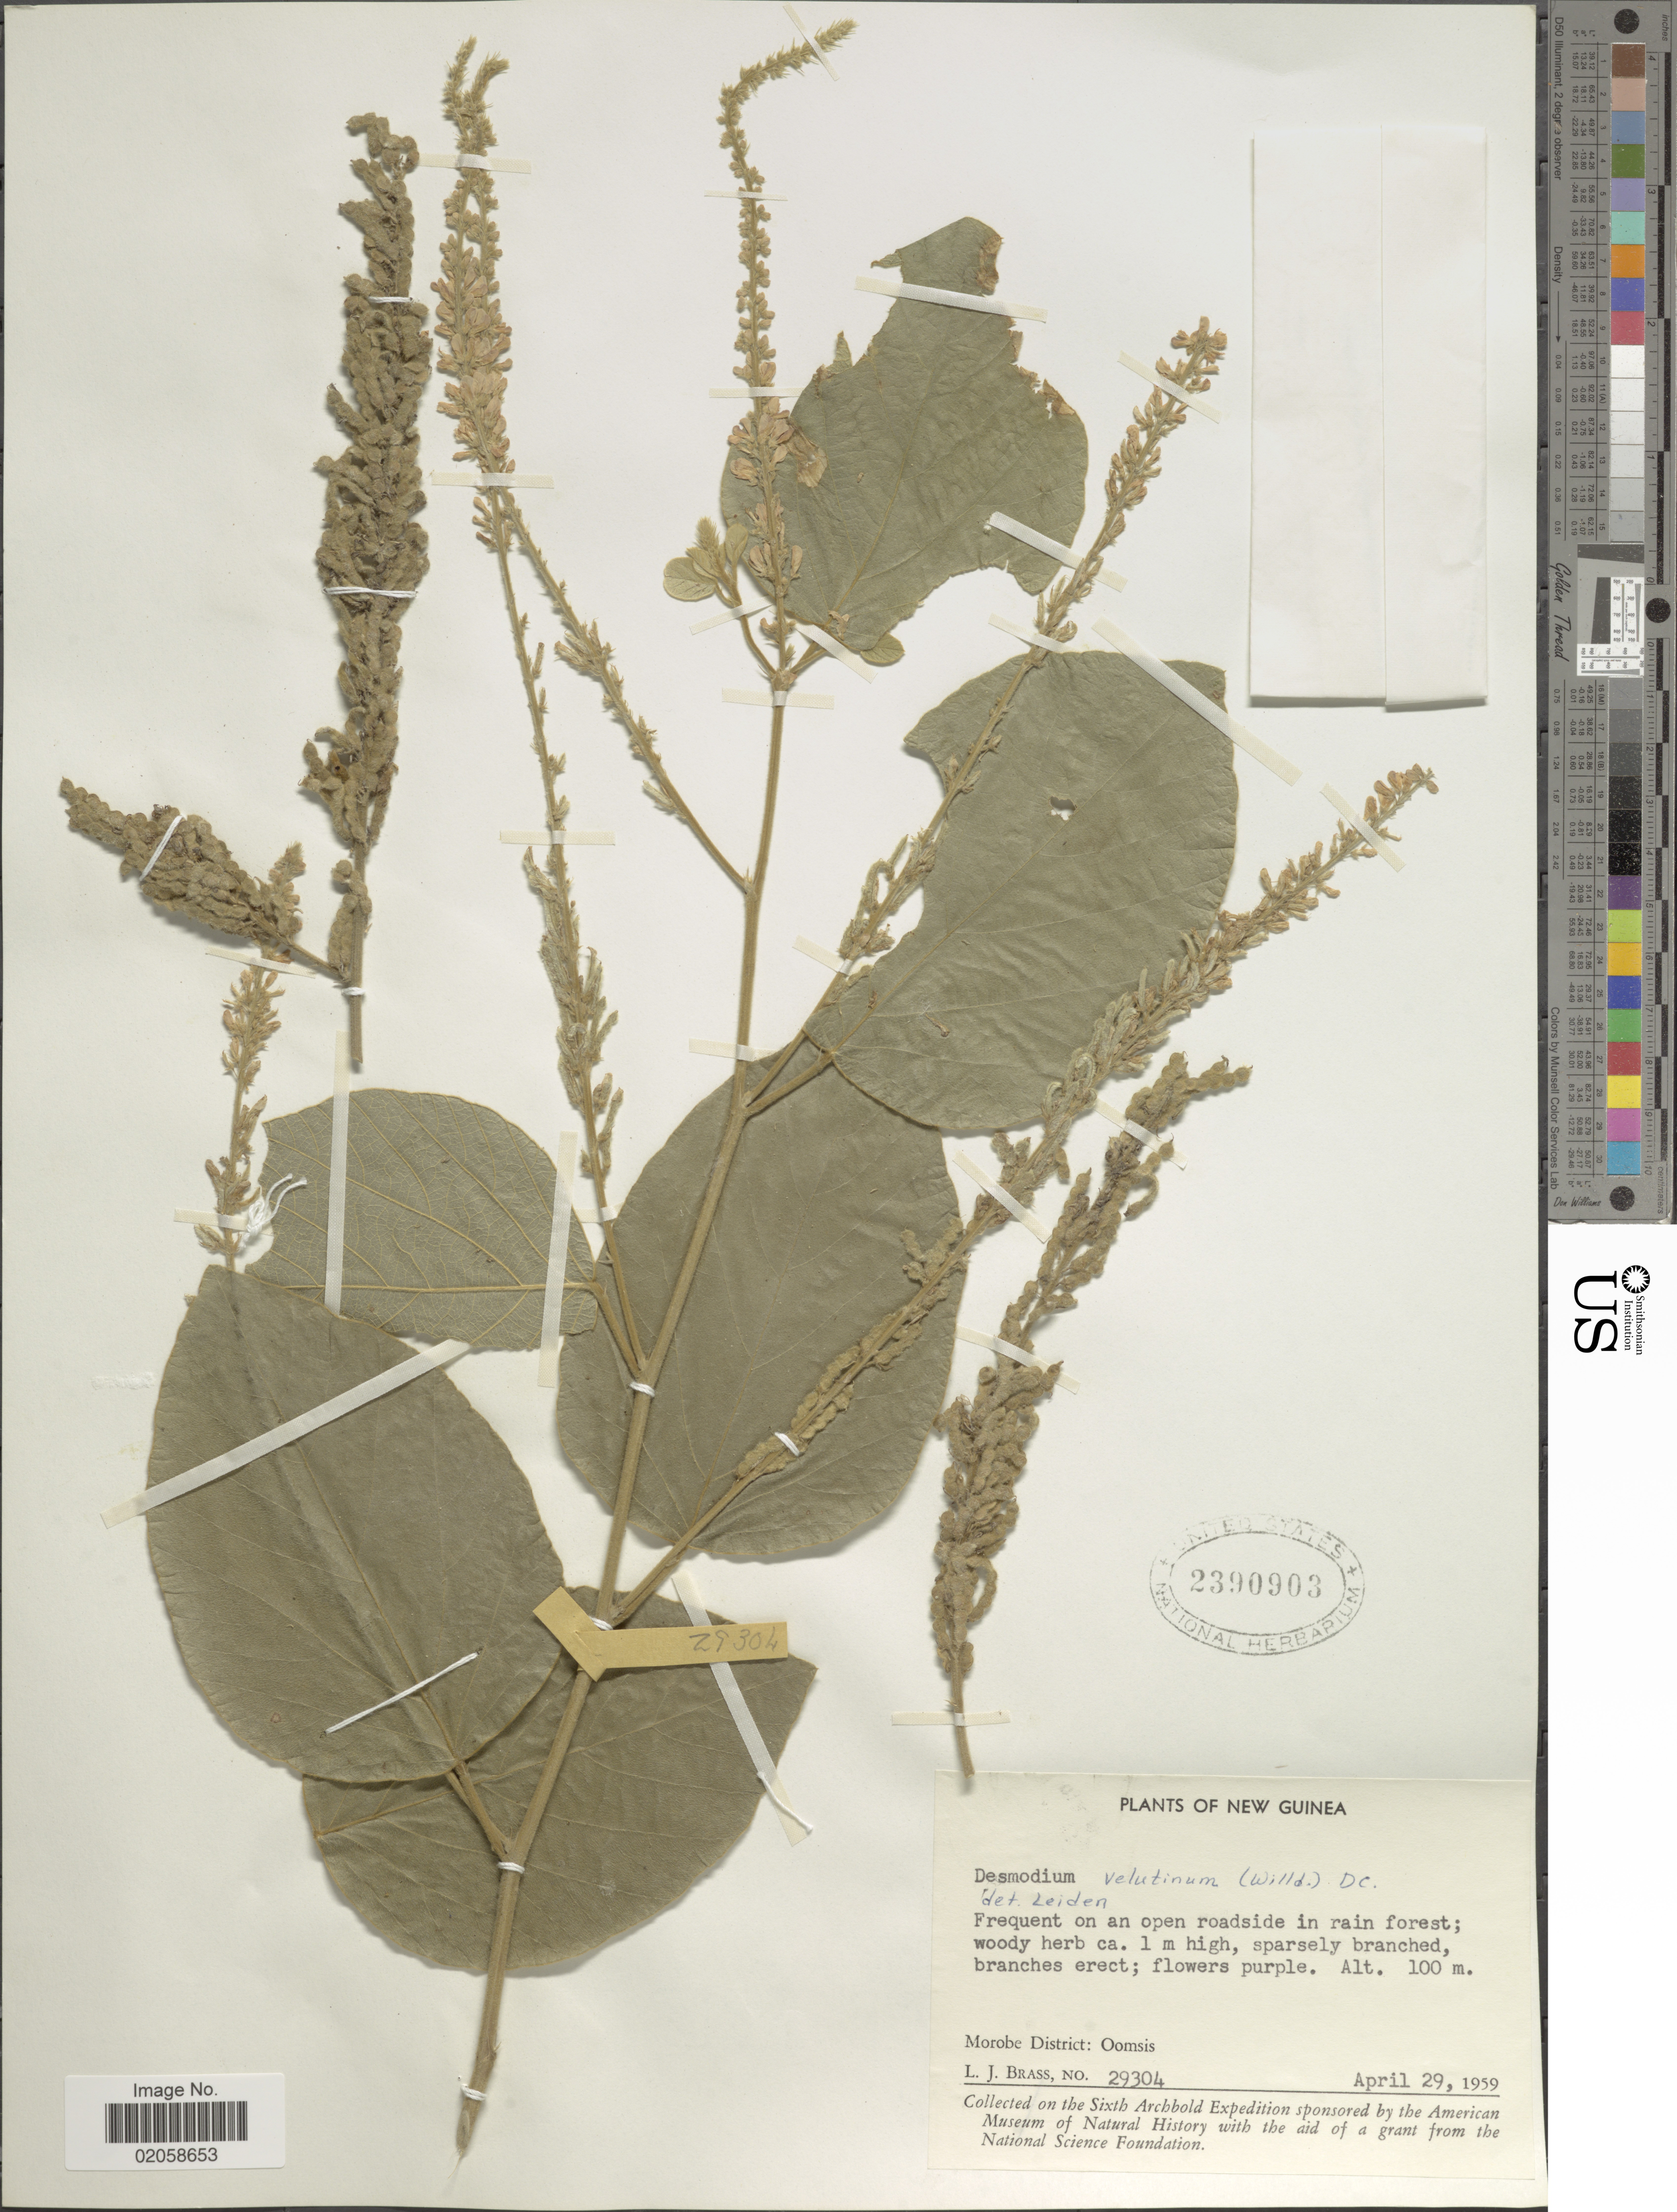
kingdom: Plantae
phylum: Tracheophyta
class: Magnoliopsida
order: Fabales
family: Fabaceae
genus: Polhillides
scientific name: Polhillides velutina subsp. velutina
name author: (Willd.) H. Ohashi & K. Ohashi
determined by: Strong, Mark T., (BOT), Smithsonian Institution - National Museum of Natural History (UNITED STATES)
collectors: L. J. Brass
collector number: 29304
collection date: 1959-04-29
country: Papua New Guinea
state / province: Morobe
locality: Morobe Disrtict: Oomis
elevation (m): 100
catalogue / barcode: US 2390903